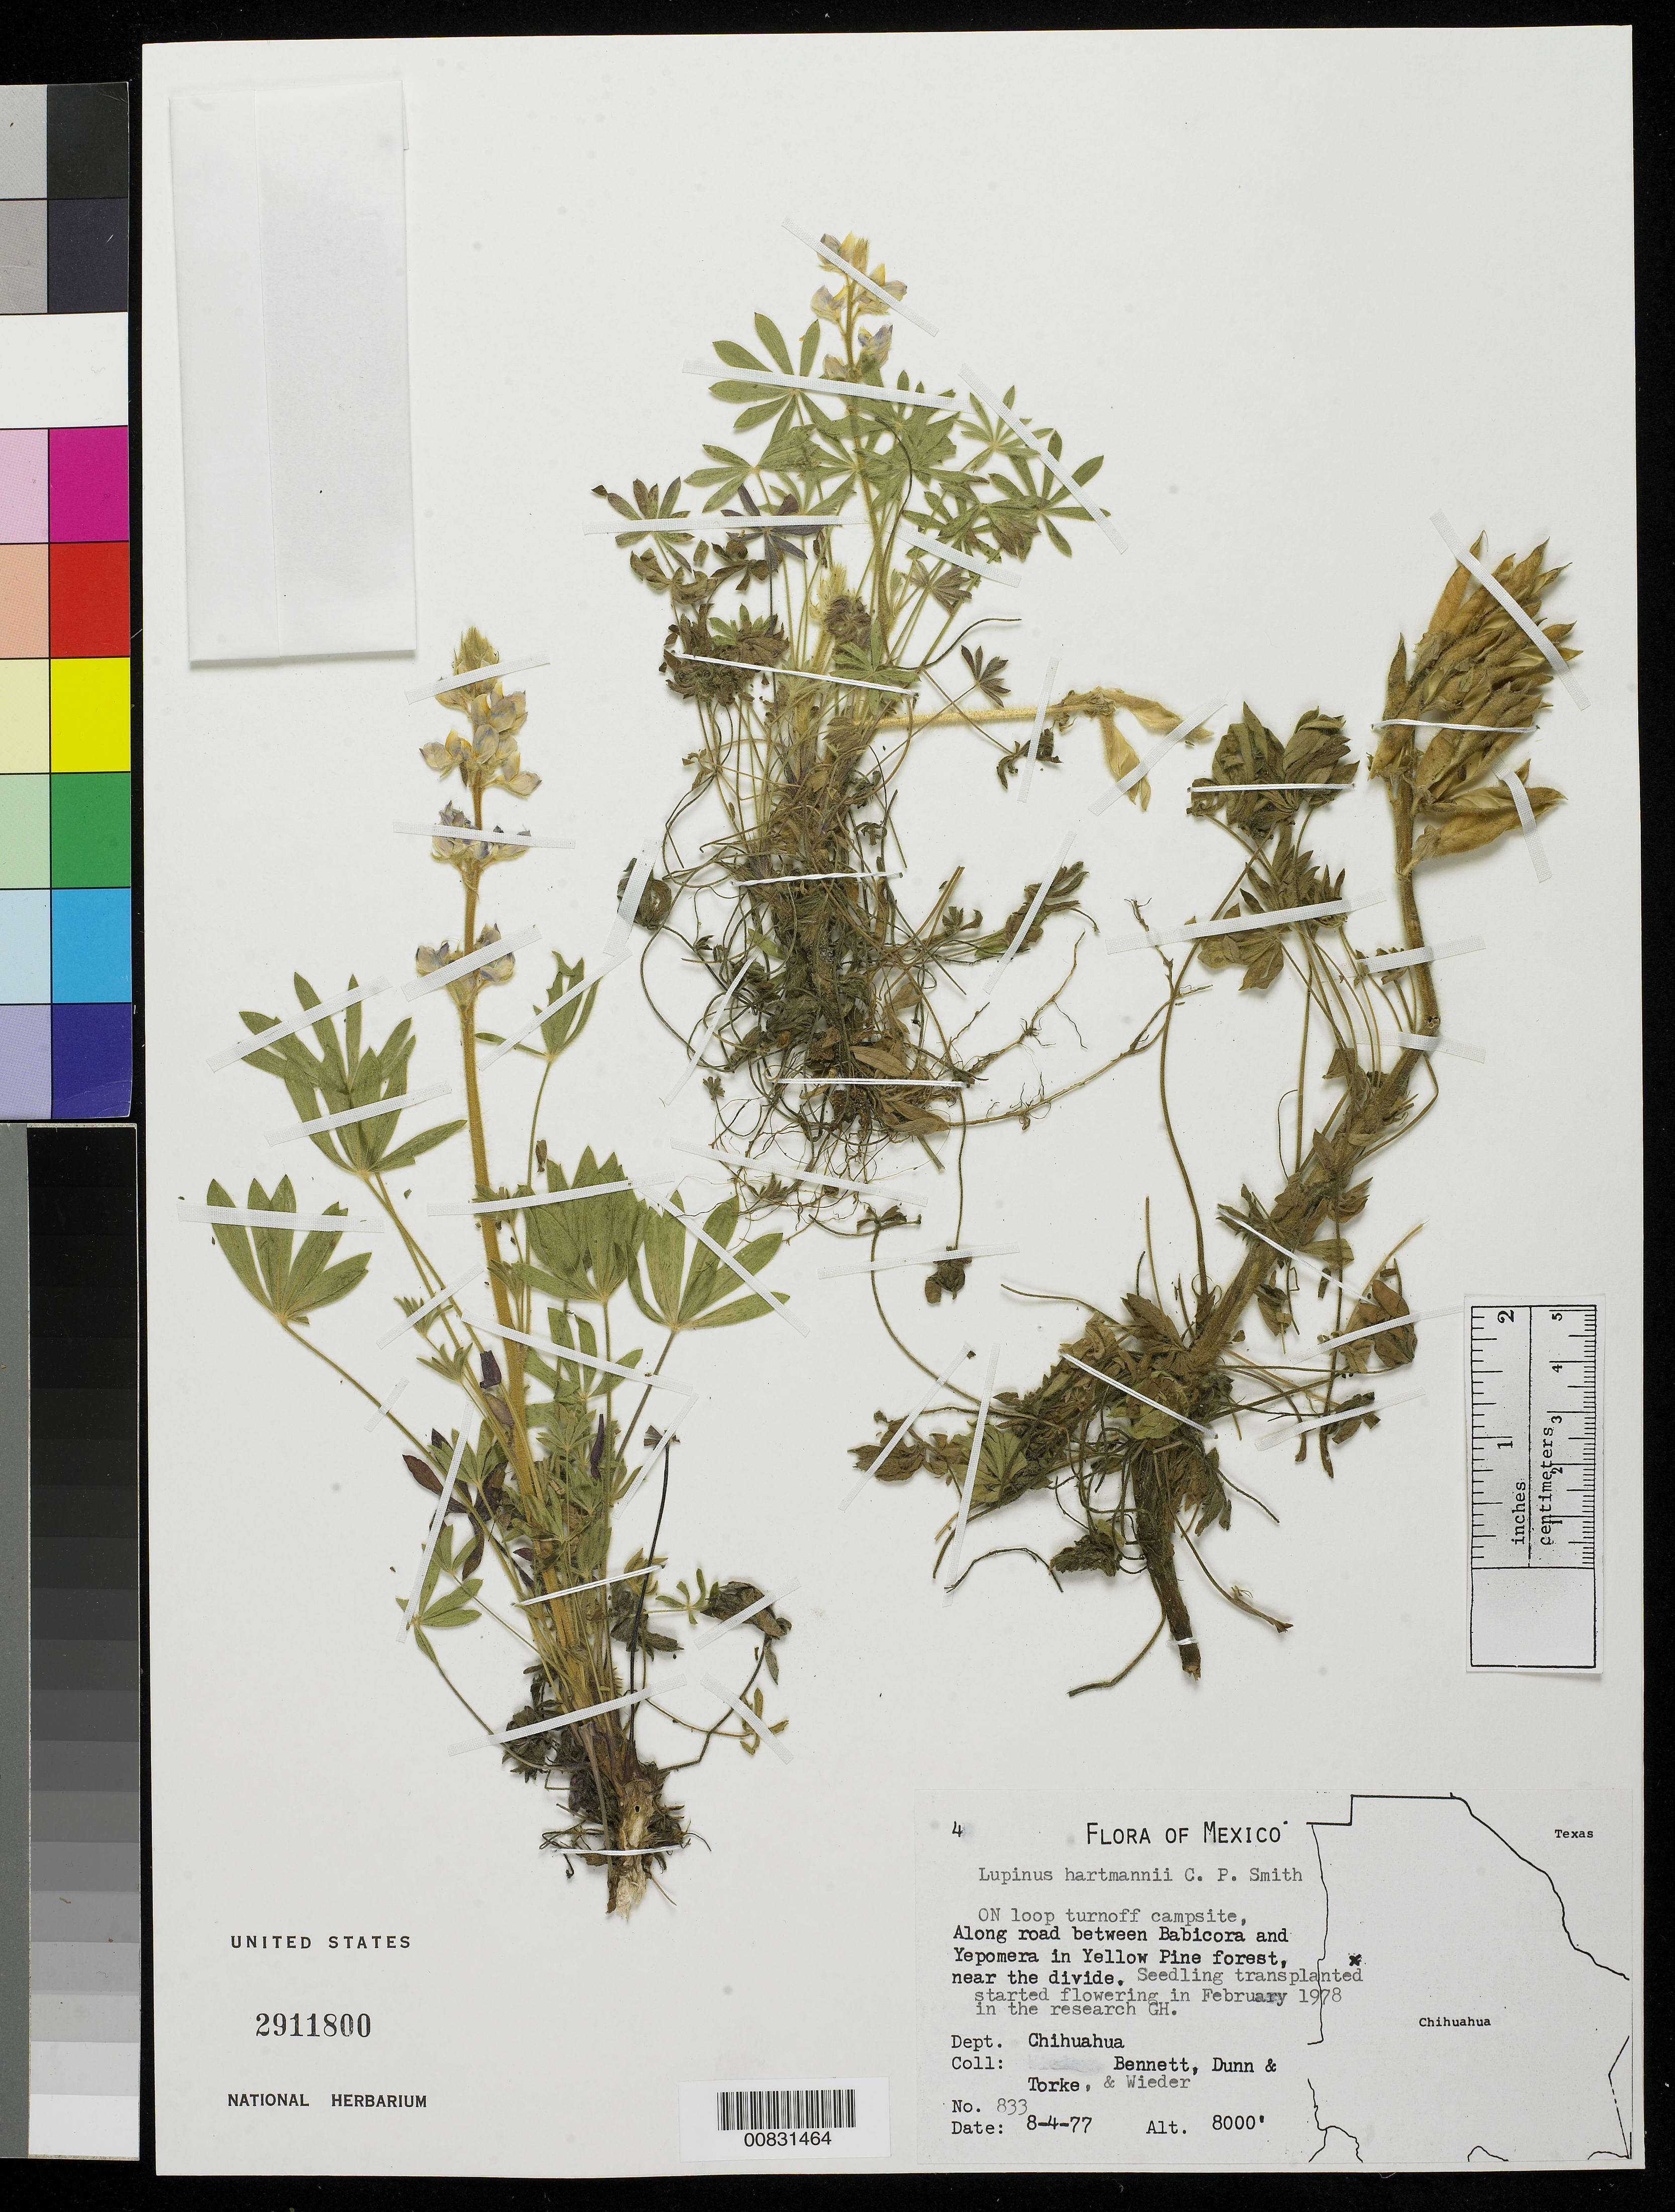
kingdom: Plantae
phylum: Tracheophyta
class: Magnoliopsida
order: Fabales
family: Fabaceae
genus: Lupinus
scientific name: Lupinus hartmannii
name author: C.P. Sm.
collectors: -- Bennett, -- Dunn, Torke, -- & -. Wieder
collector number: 833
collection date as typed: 04 Aug 1977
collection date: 1977-08-04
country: Mexico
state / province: Chihuahua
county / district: Chihuahua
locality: On loop turnoff campsite. Along road between Babicora and Yepomera in Yellow Pine forest, near the divide.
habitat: In Yellow Pine forest.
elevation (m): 2438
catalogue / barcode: US 2911800